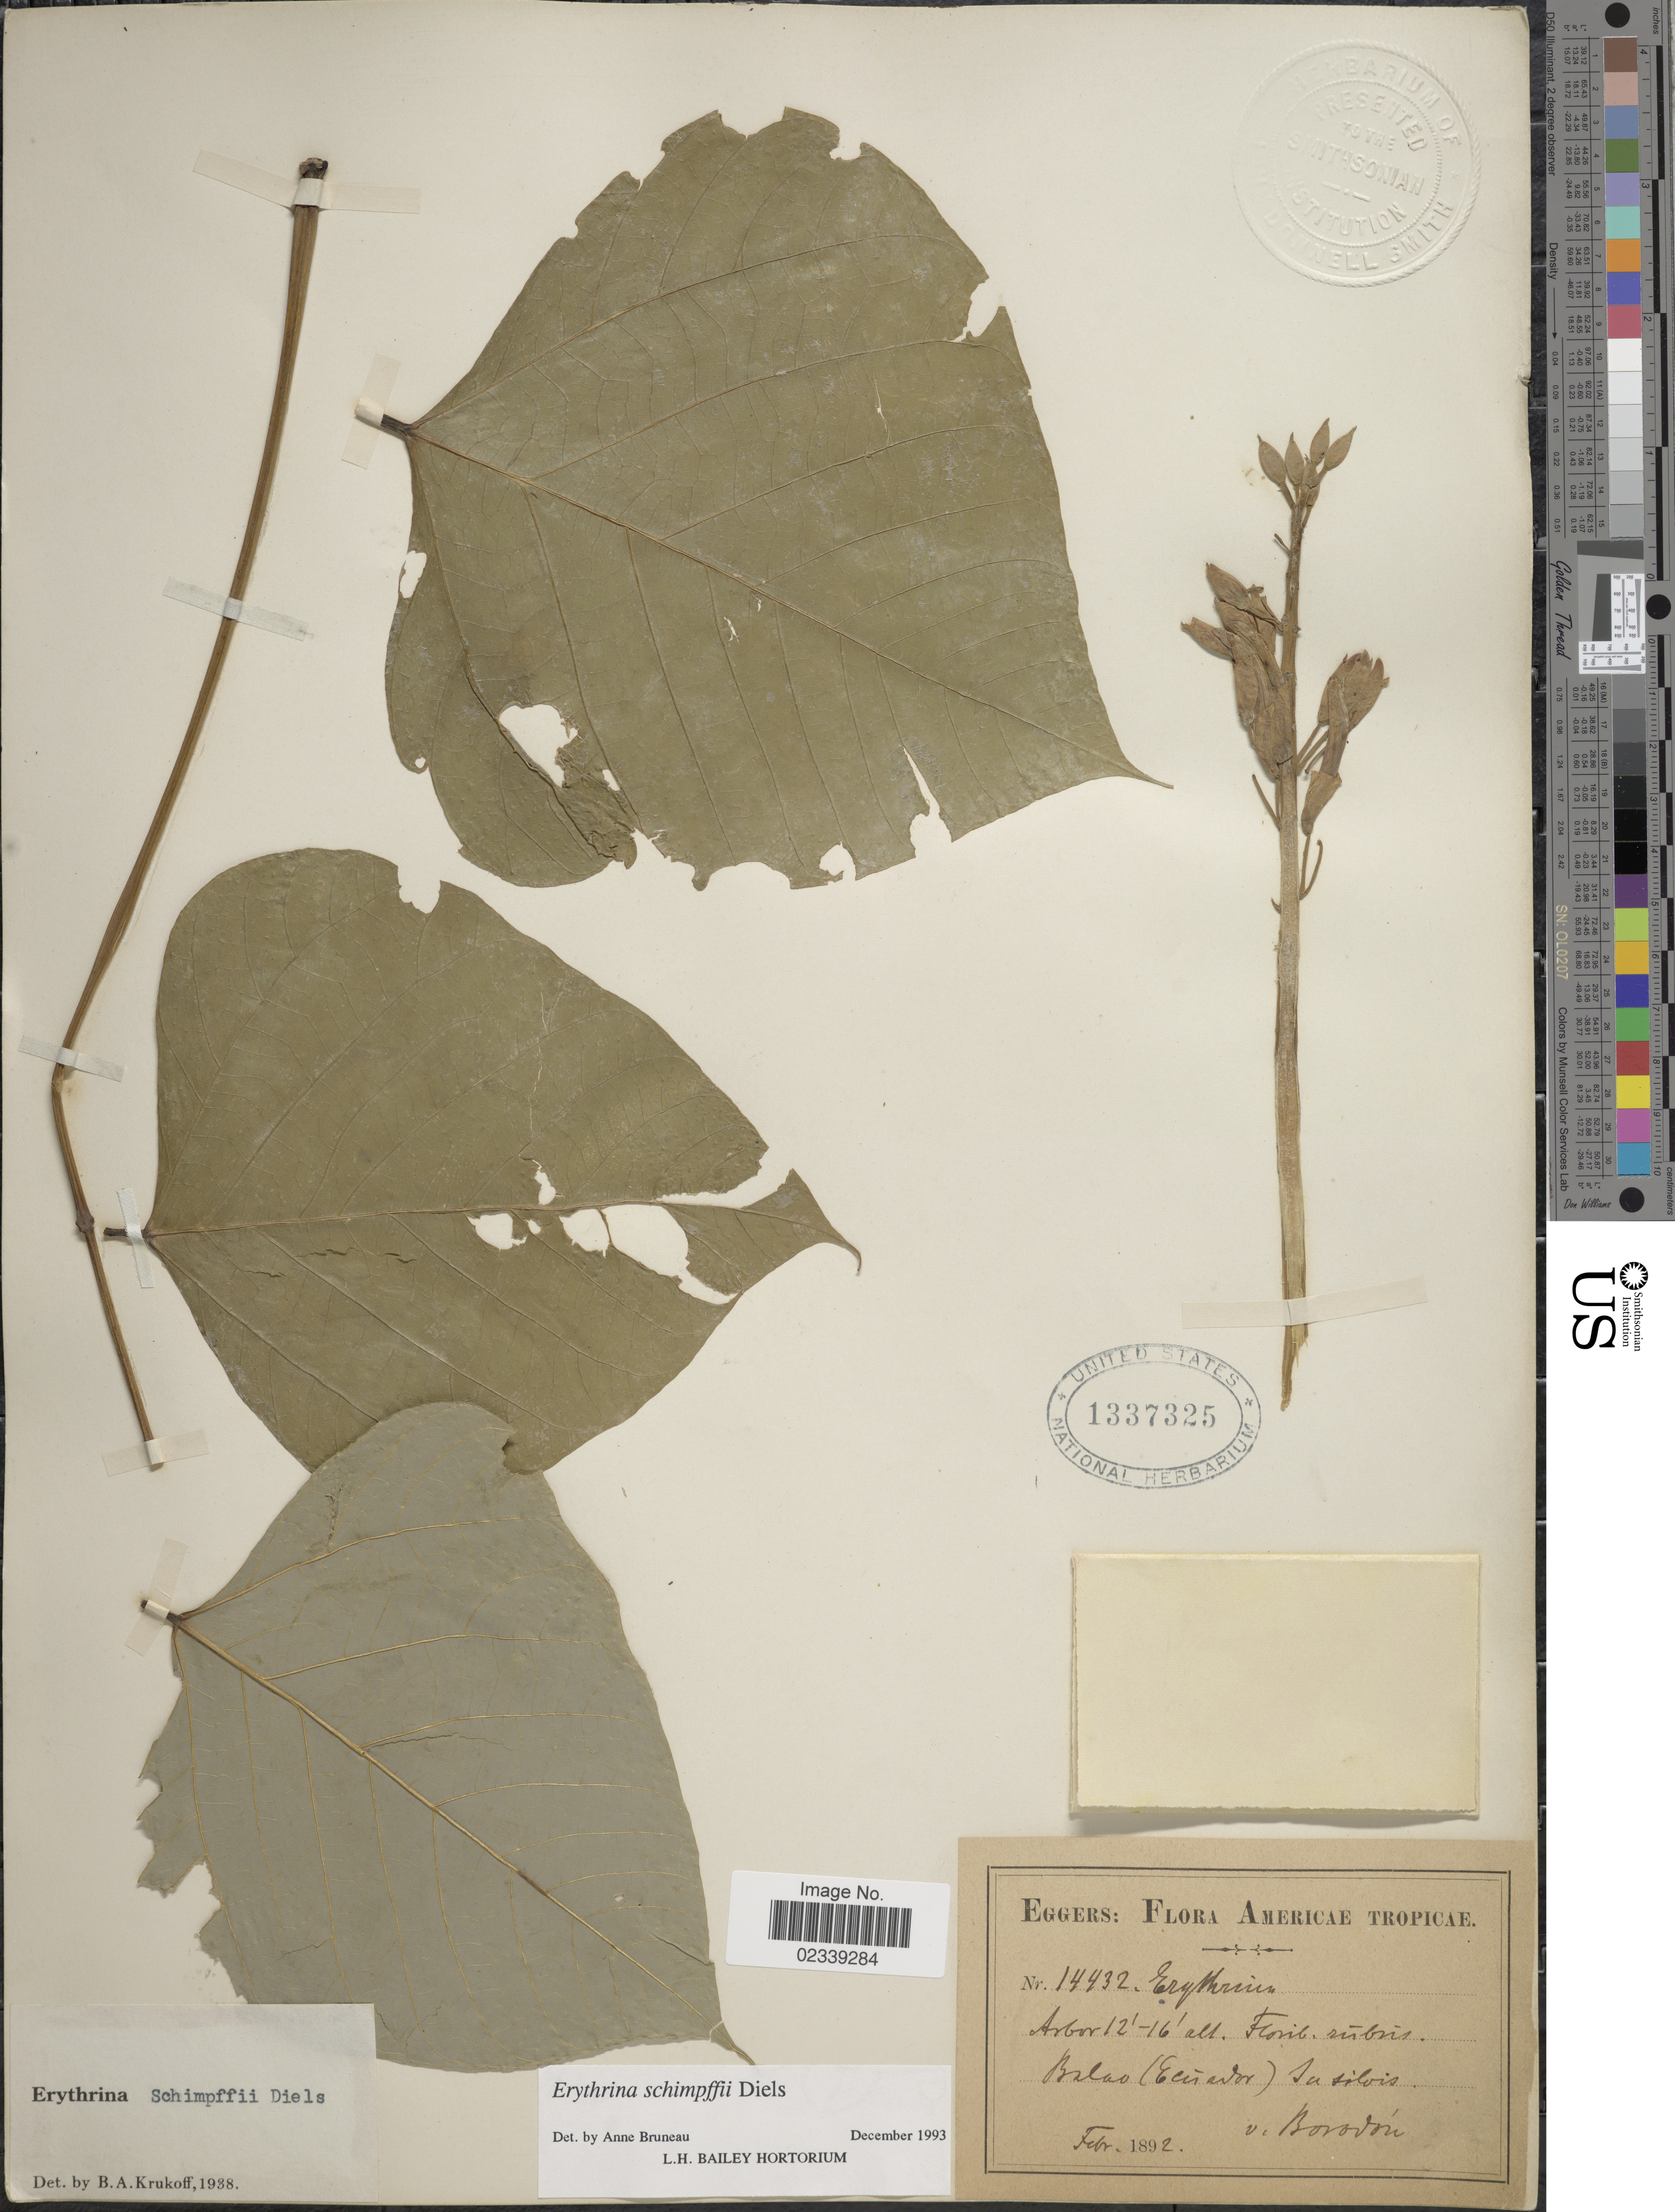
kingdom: Plantae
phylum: Tracheophyta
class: Magnoliopsida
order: Fabales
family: Fabaceae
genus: Erythrina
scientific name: Erythrina schimpfii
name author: Diels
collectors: -. Eggers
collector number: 14432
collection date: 1892-02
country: Ecuador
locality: Americae Tropicae, Balao, in sylvis.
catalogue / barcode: US 1337325